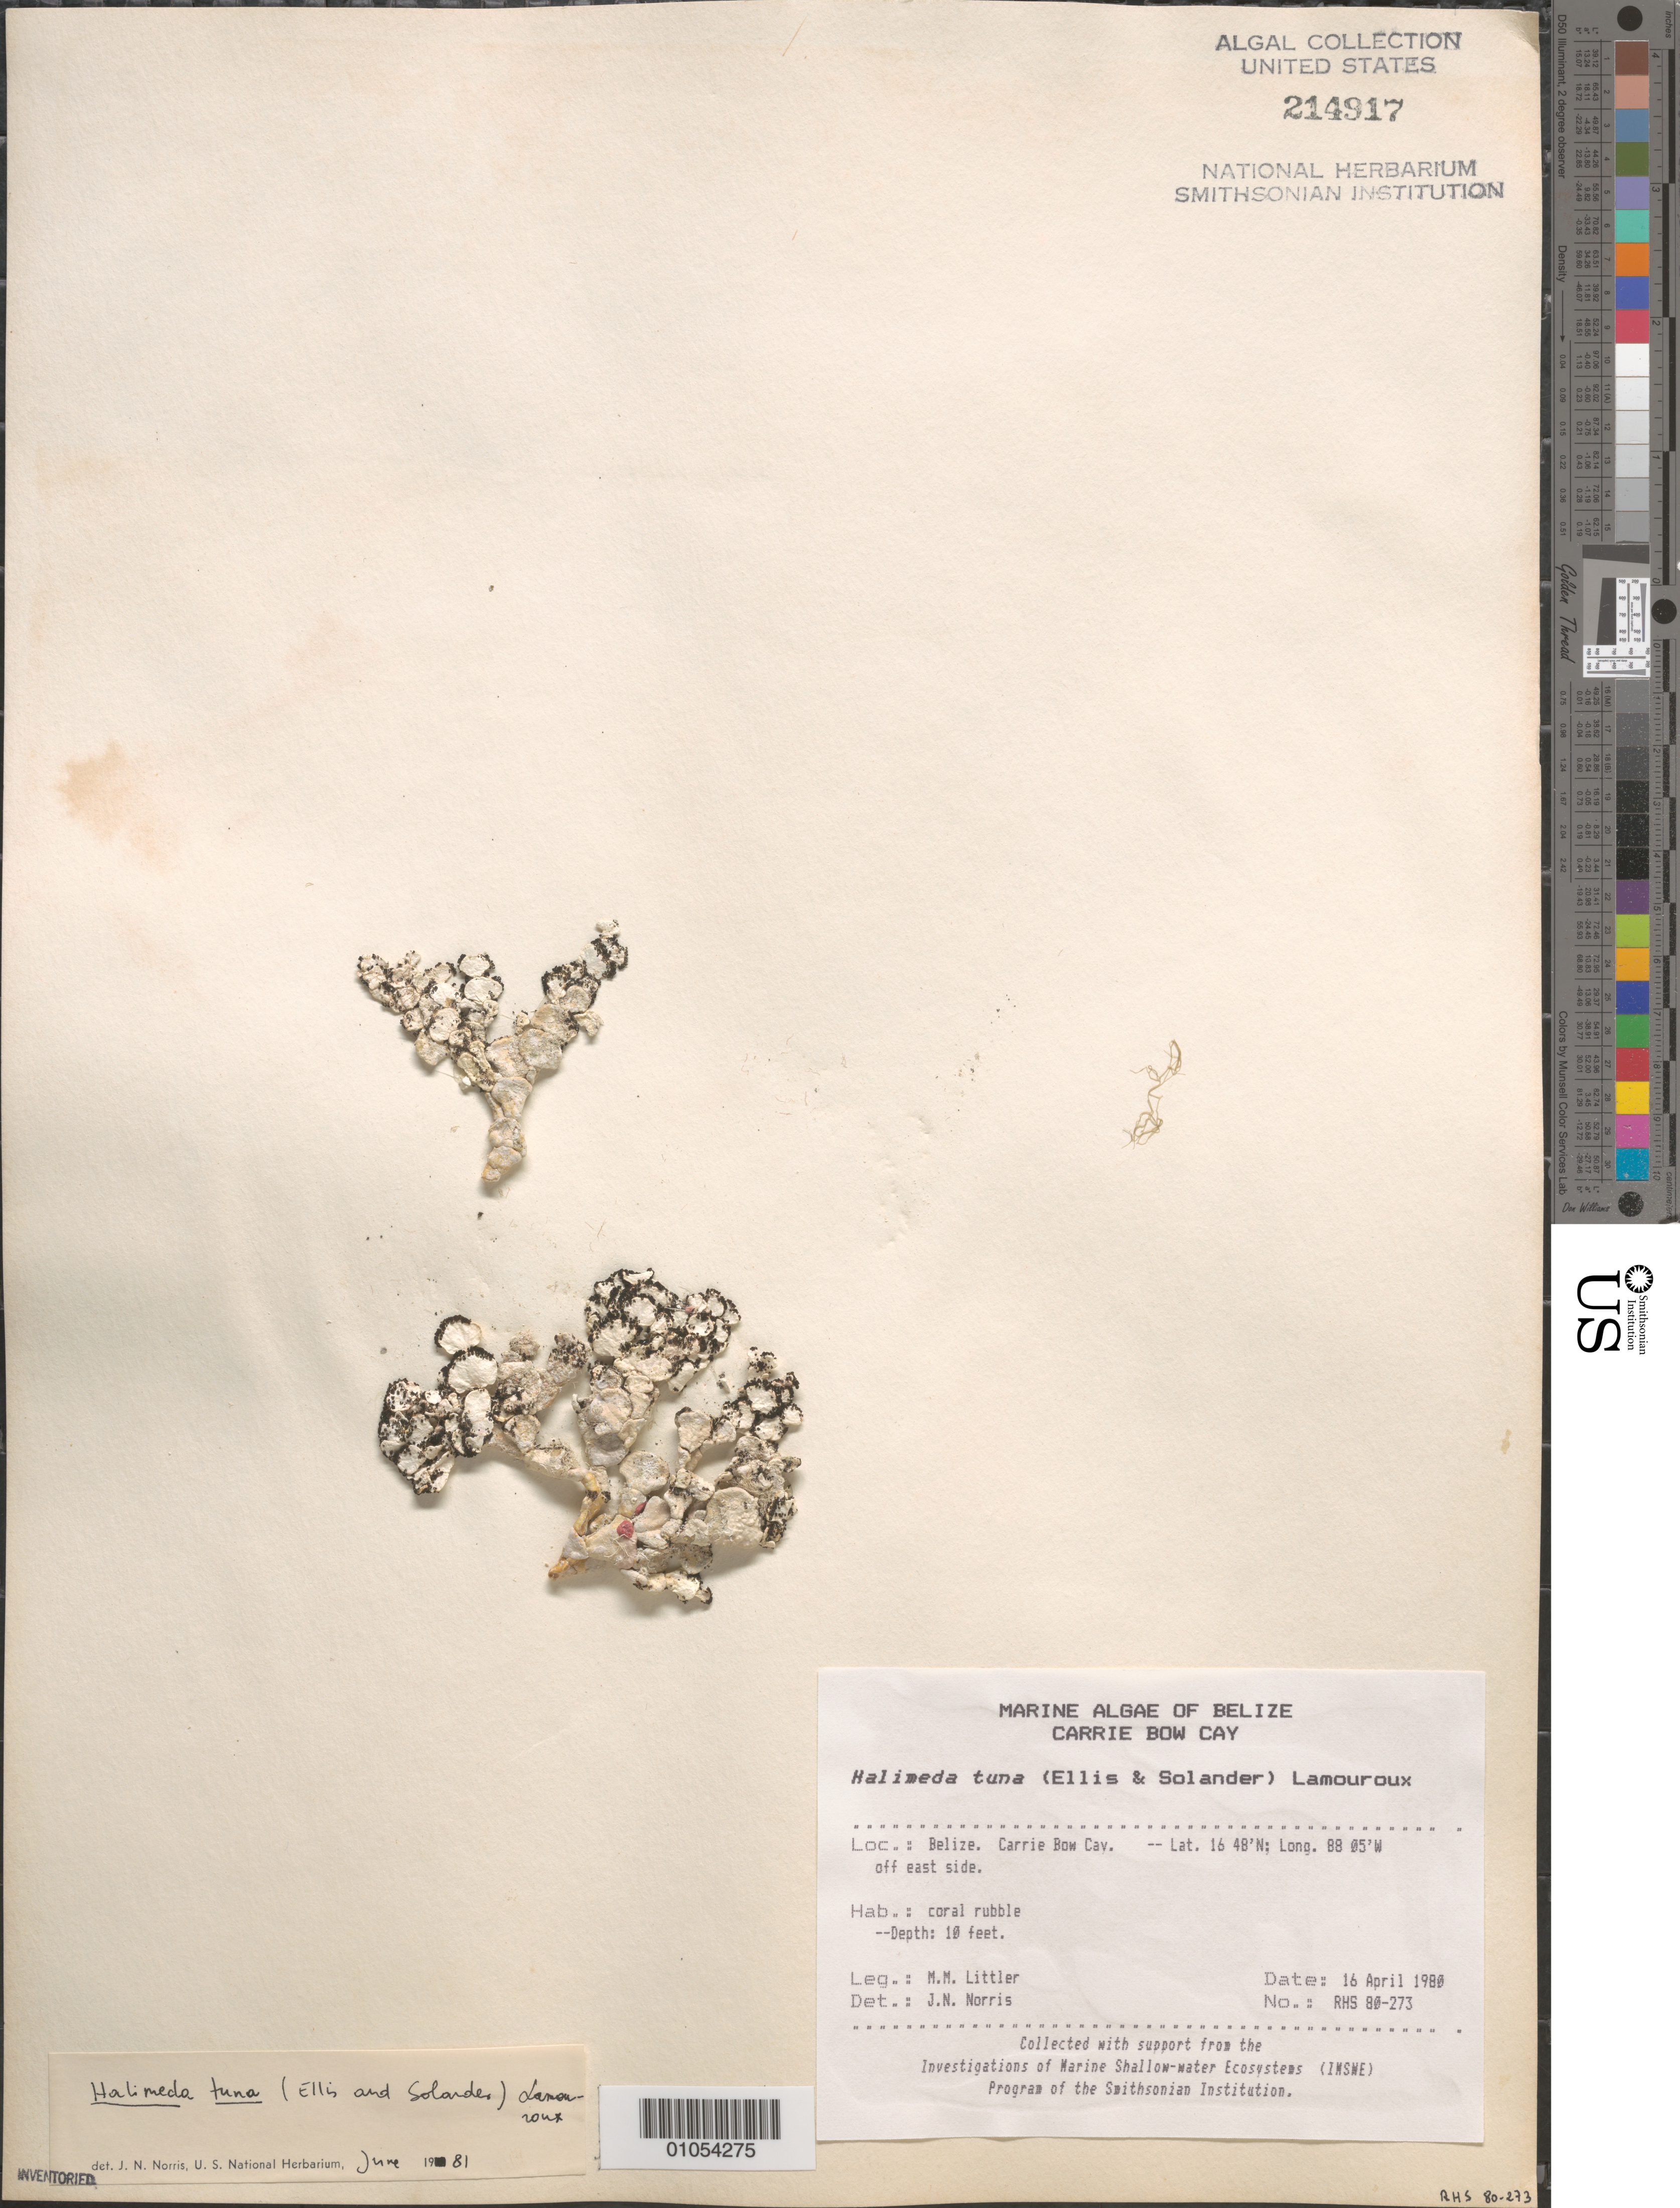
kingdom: Plantae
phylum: Chlorophyta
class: Ulvophyceae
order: Bryopsidales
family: Halimedaceae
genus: Halimeda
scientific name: Halimeda tuna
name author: (J. Ellis & Sol.) J.V.Lamouroux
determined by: Norris, James N.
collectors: M. M. Littler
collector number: RHS 80-273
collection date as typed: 16 Apr 1980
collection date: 1980-04-16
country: Belize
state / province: Stann Creek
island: Carrie Bow Cay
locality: off east side of the cay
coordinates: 16 48'N, 88 05'W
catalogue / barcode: US 214917